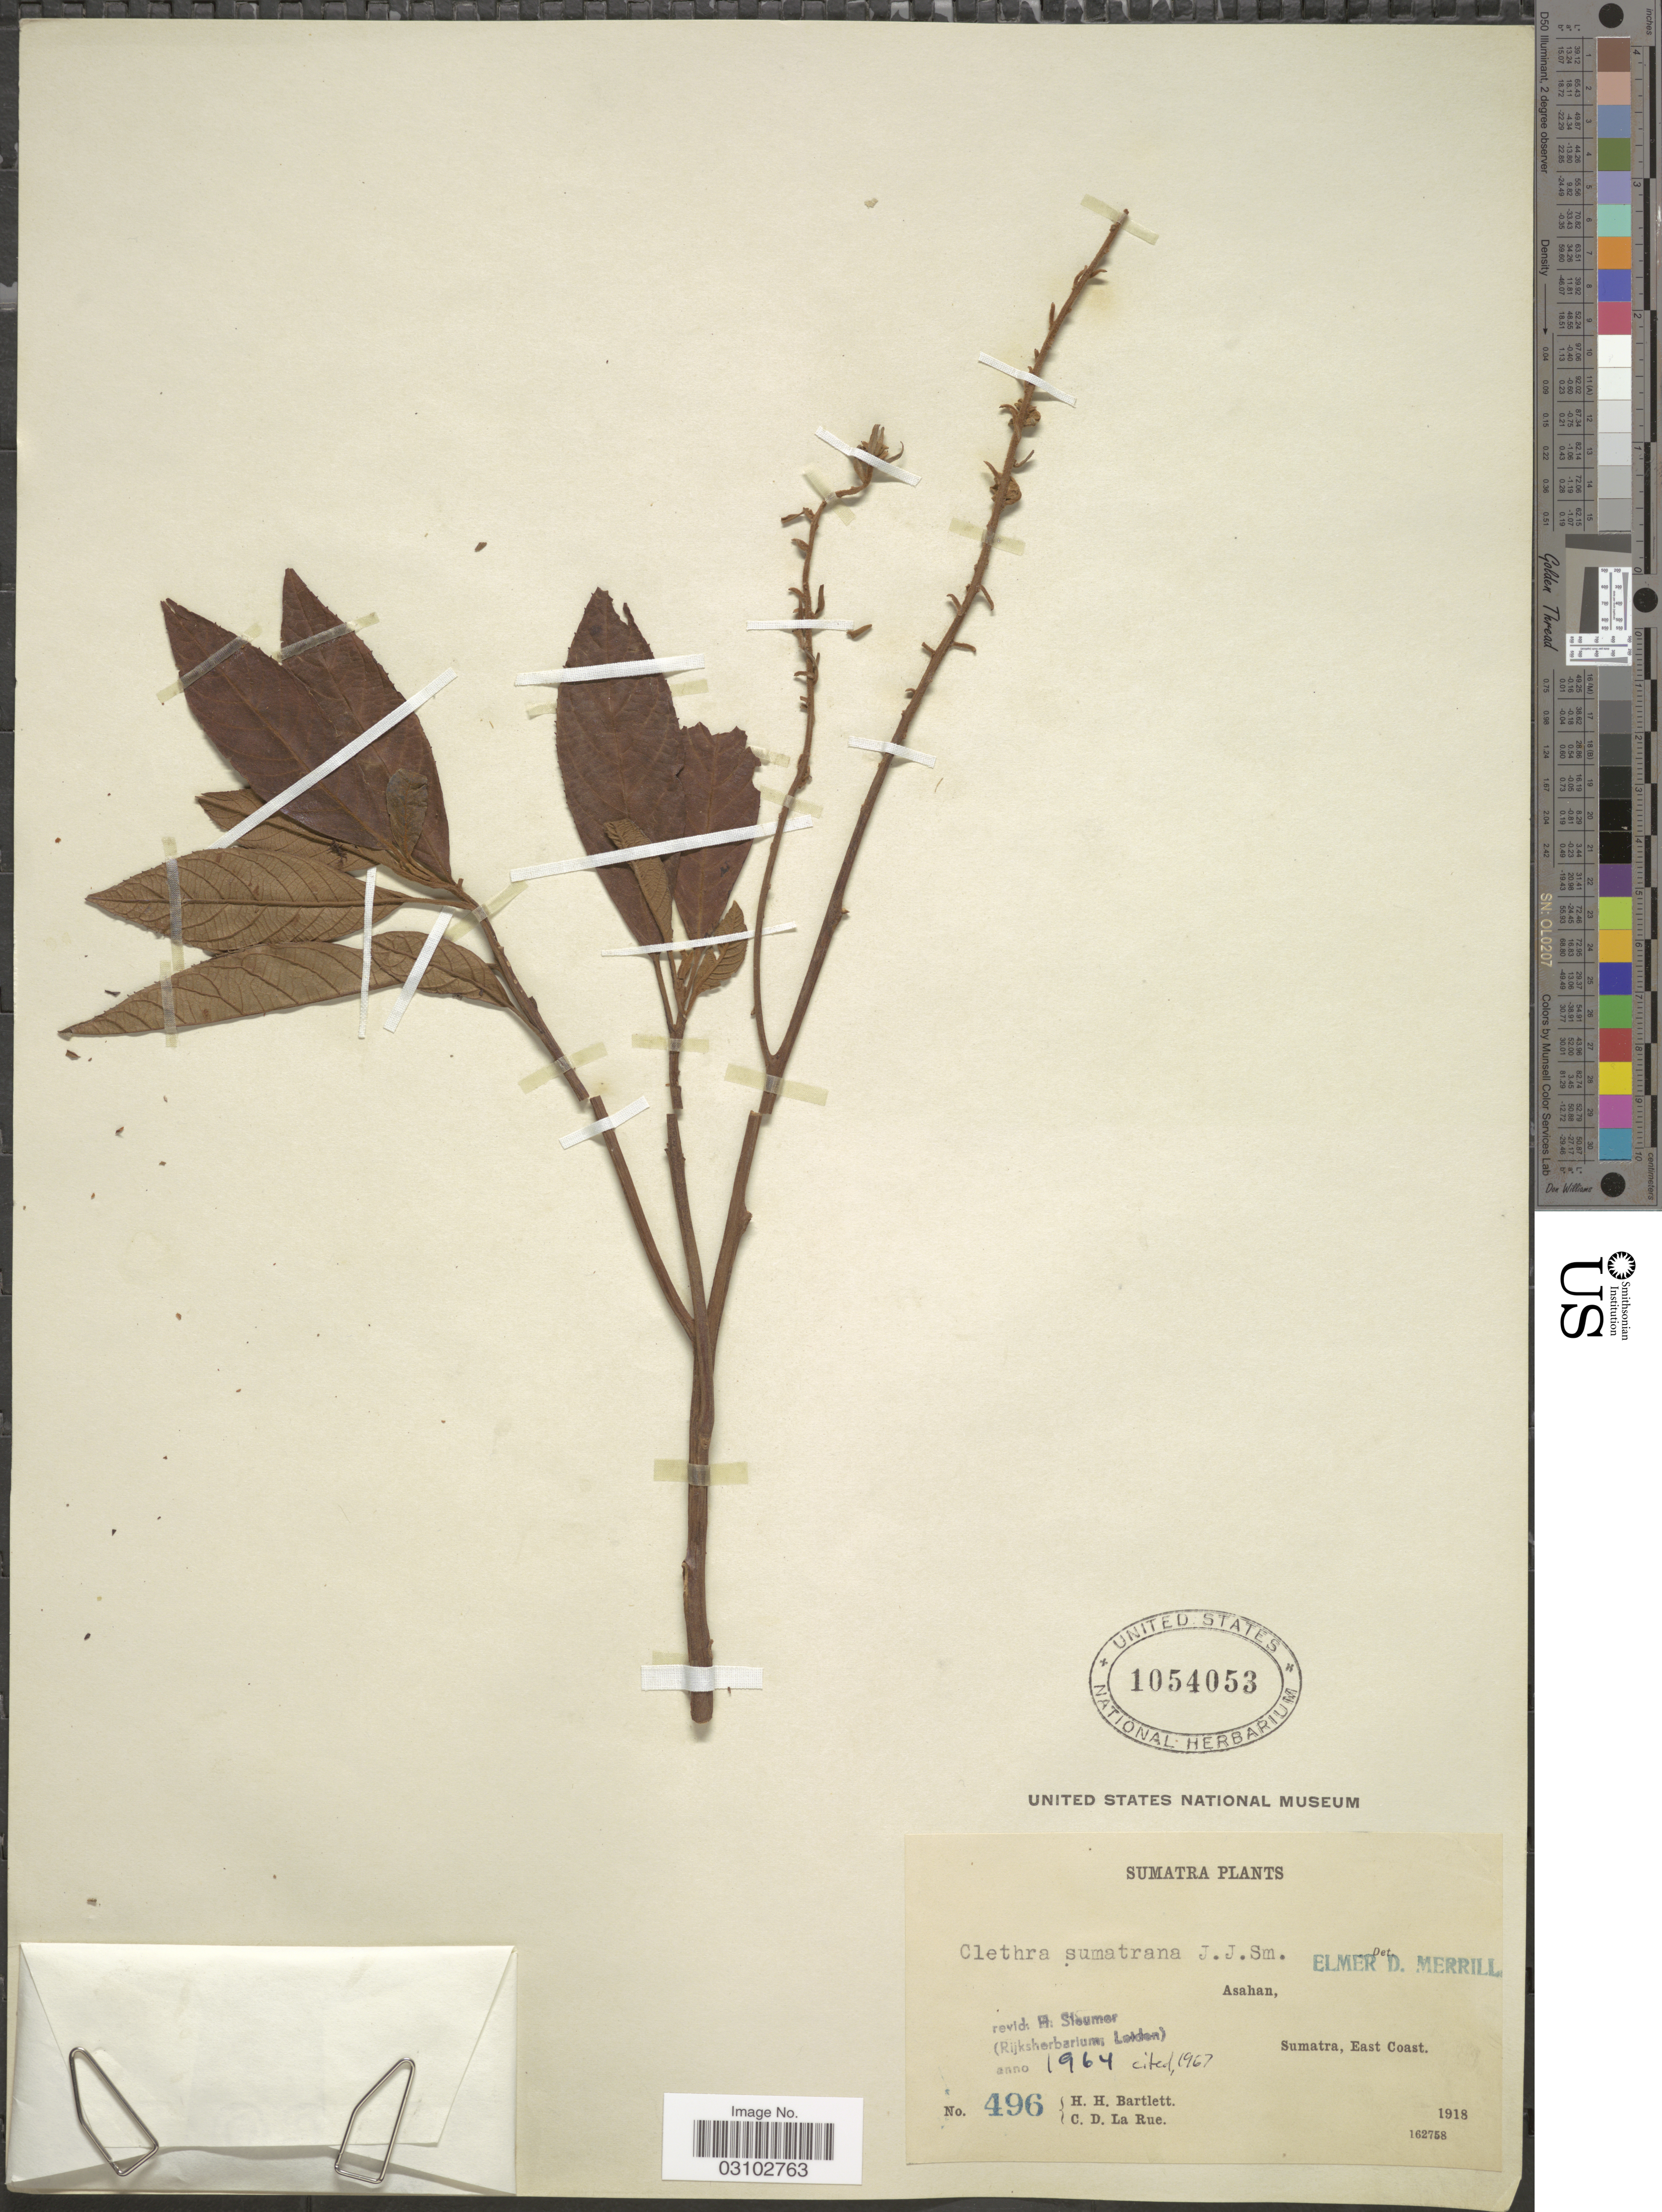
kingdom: Plantae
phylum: Tracheophyta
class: Magnoliopsida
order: Ericales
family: Clethraceae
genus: Clethra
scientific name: Clethra sumatrana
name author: J.J. Sm.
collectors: H. H. Bartlett & C. La Rue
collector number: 496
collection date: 1918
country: Indonesia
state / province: Sumatra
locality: Asahan, East Coast.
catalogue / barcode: US 1054053